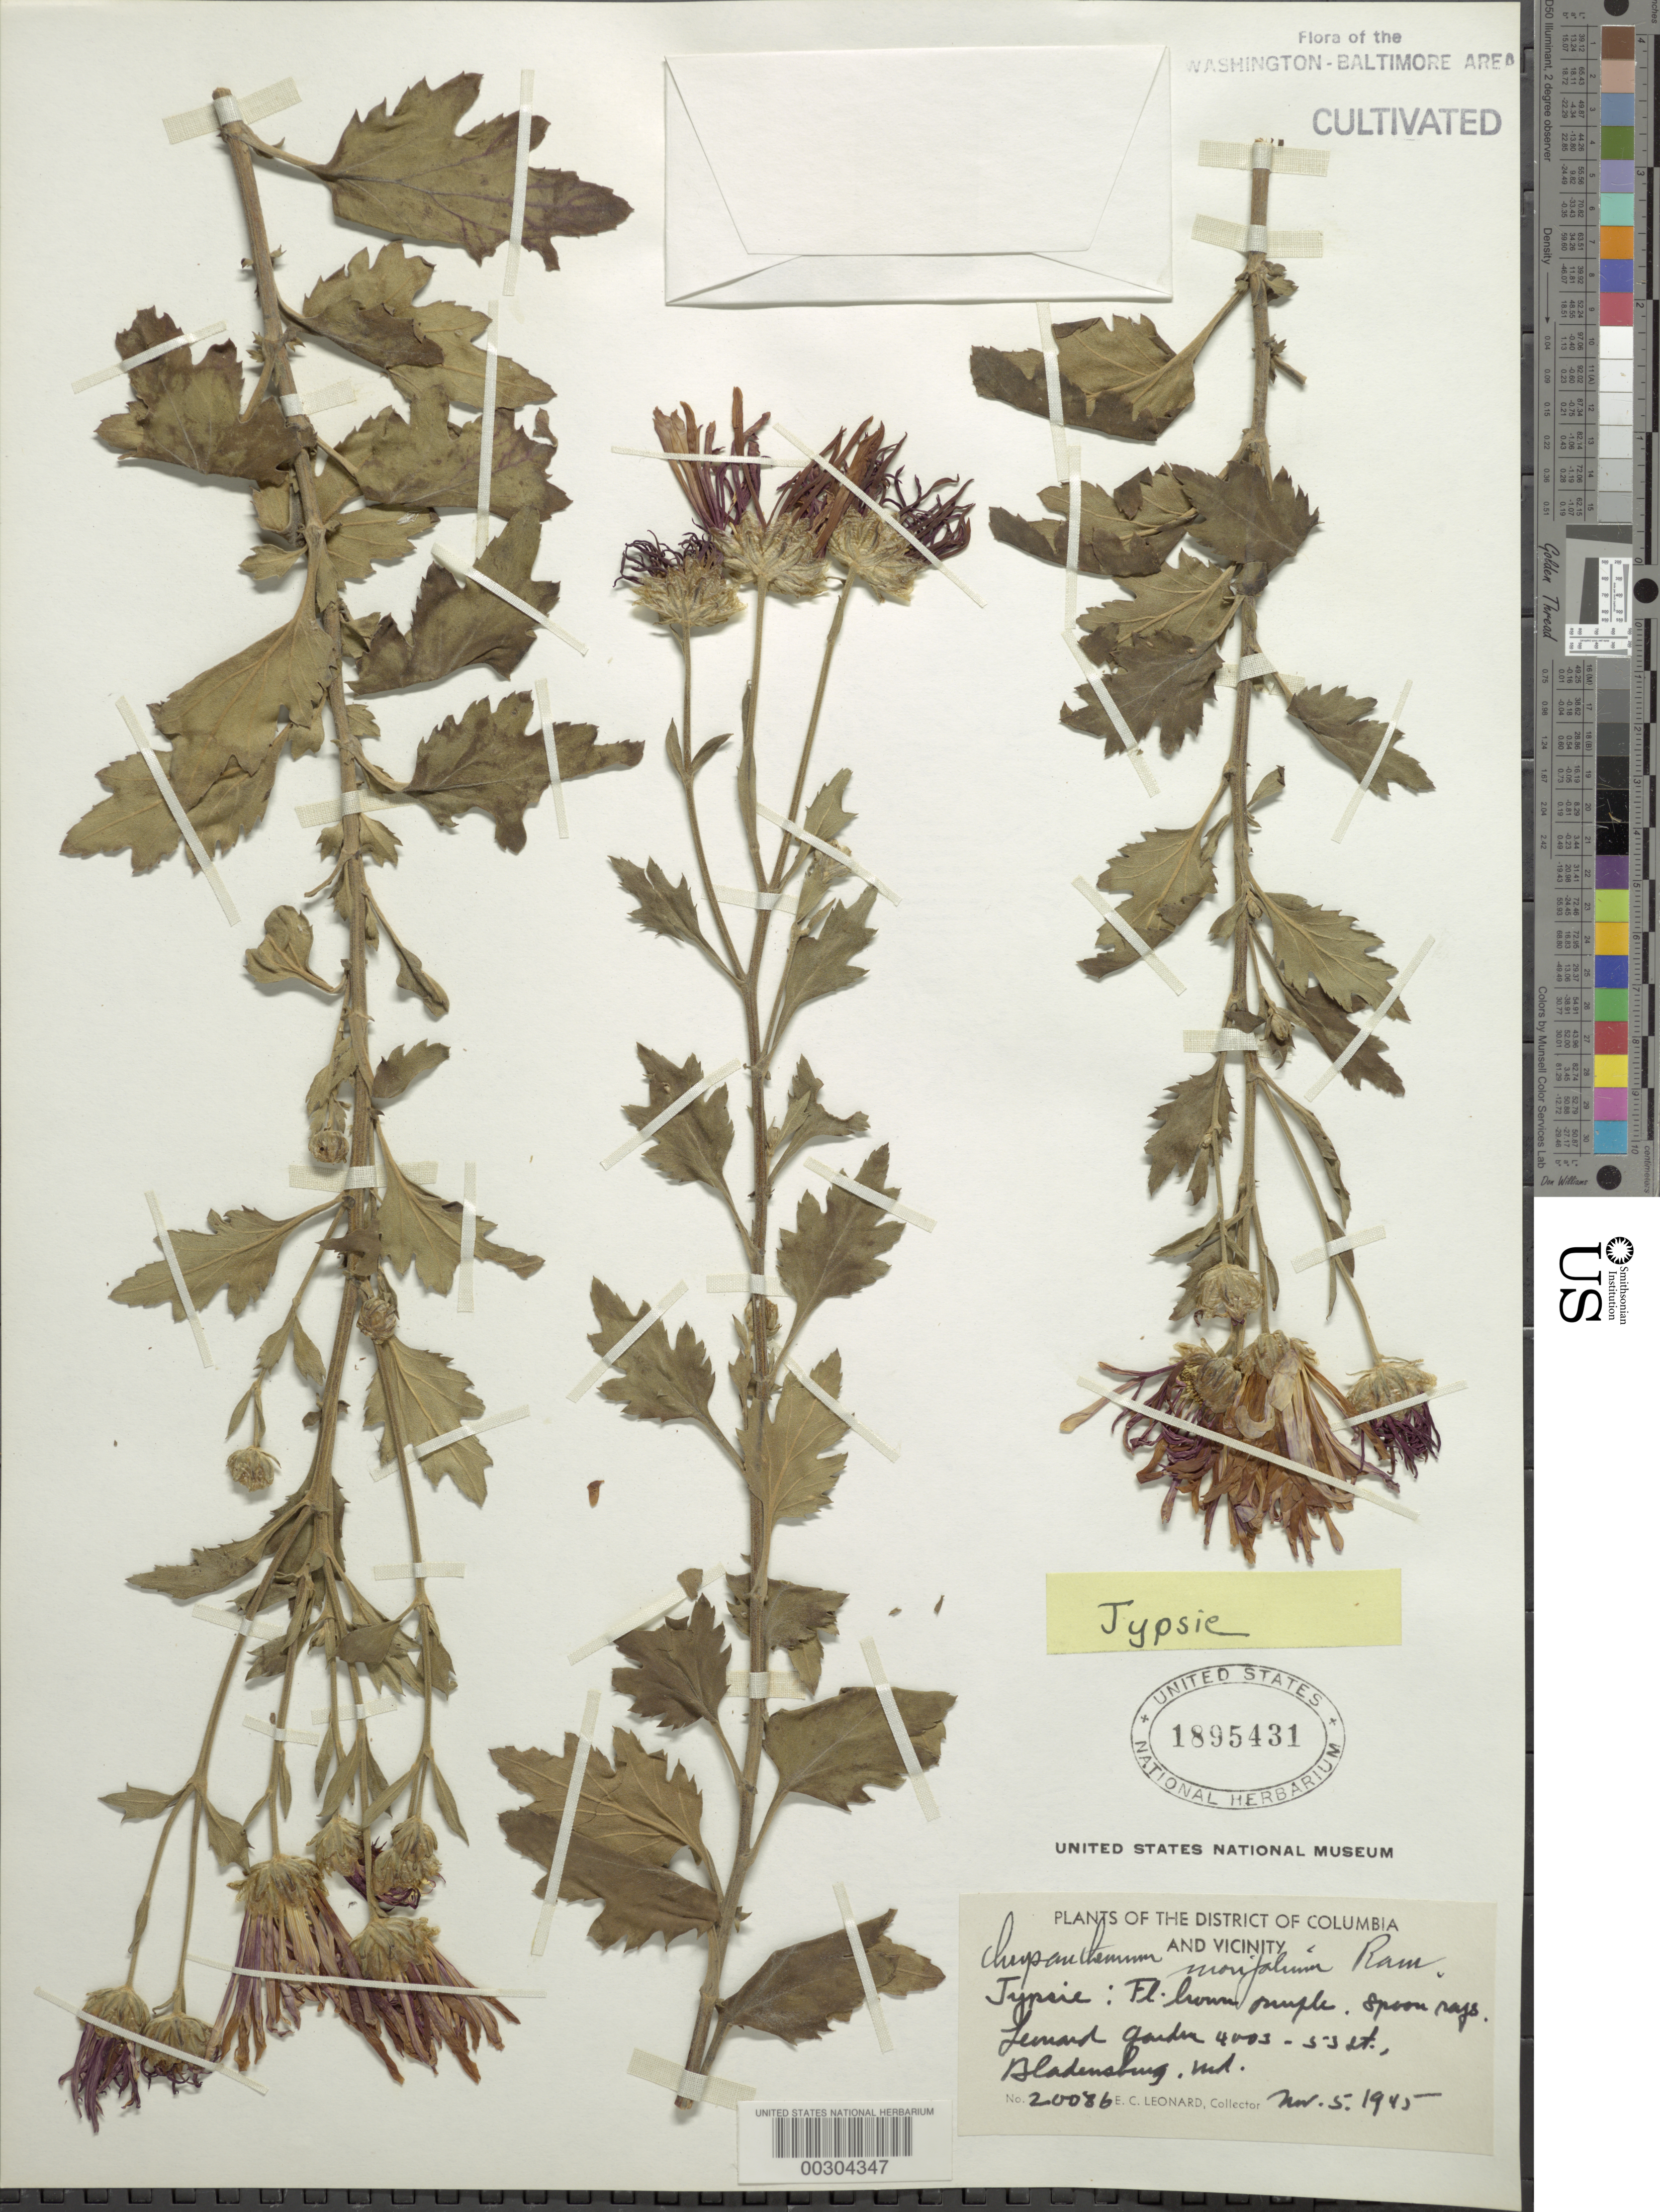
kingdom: Plantae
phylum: Tracheophyta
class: Magnoliopsida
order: Asterales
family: Asteraceae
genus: Chrysanthemum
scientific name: Chrysanthemum morifolium 'Jypsie'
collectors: E. C. Leonard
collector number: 20086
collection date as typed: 05 Nov 1945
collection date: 1945-11-05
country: United States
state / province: Maryland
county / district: Prince George's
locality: Bladensburg, 4003 53 St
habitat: Garden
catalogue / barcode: US 1895431